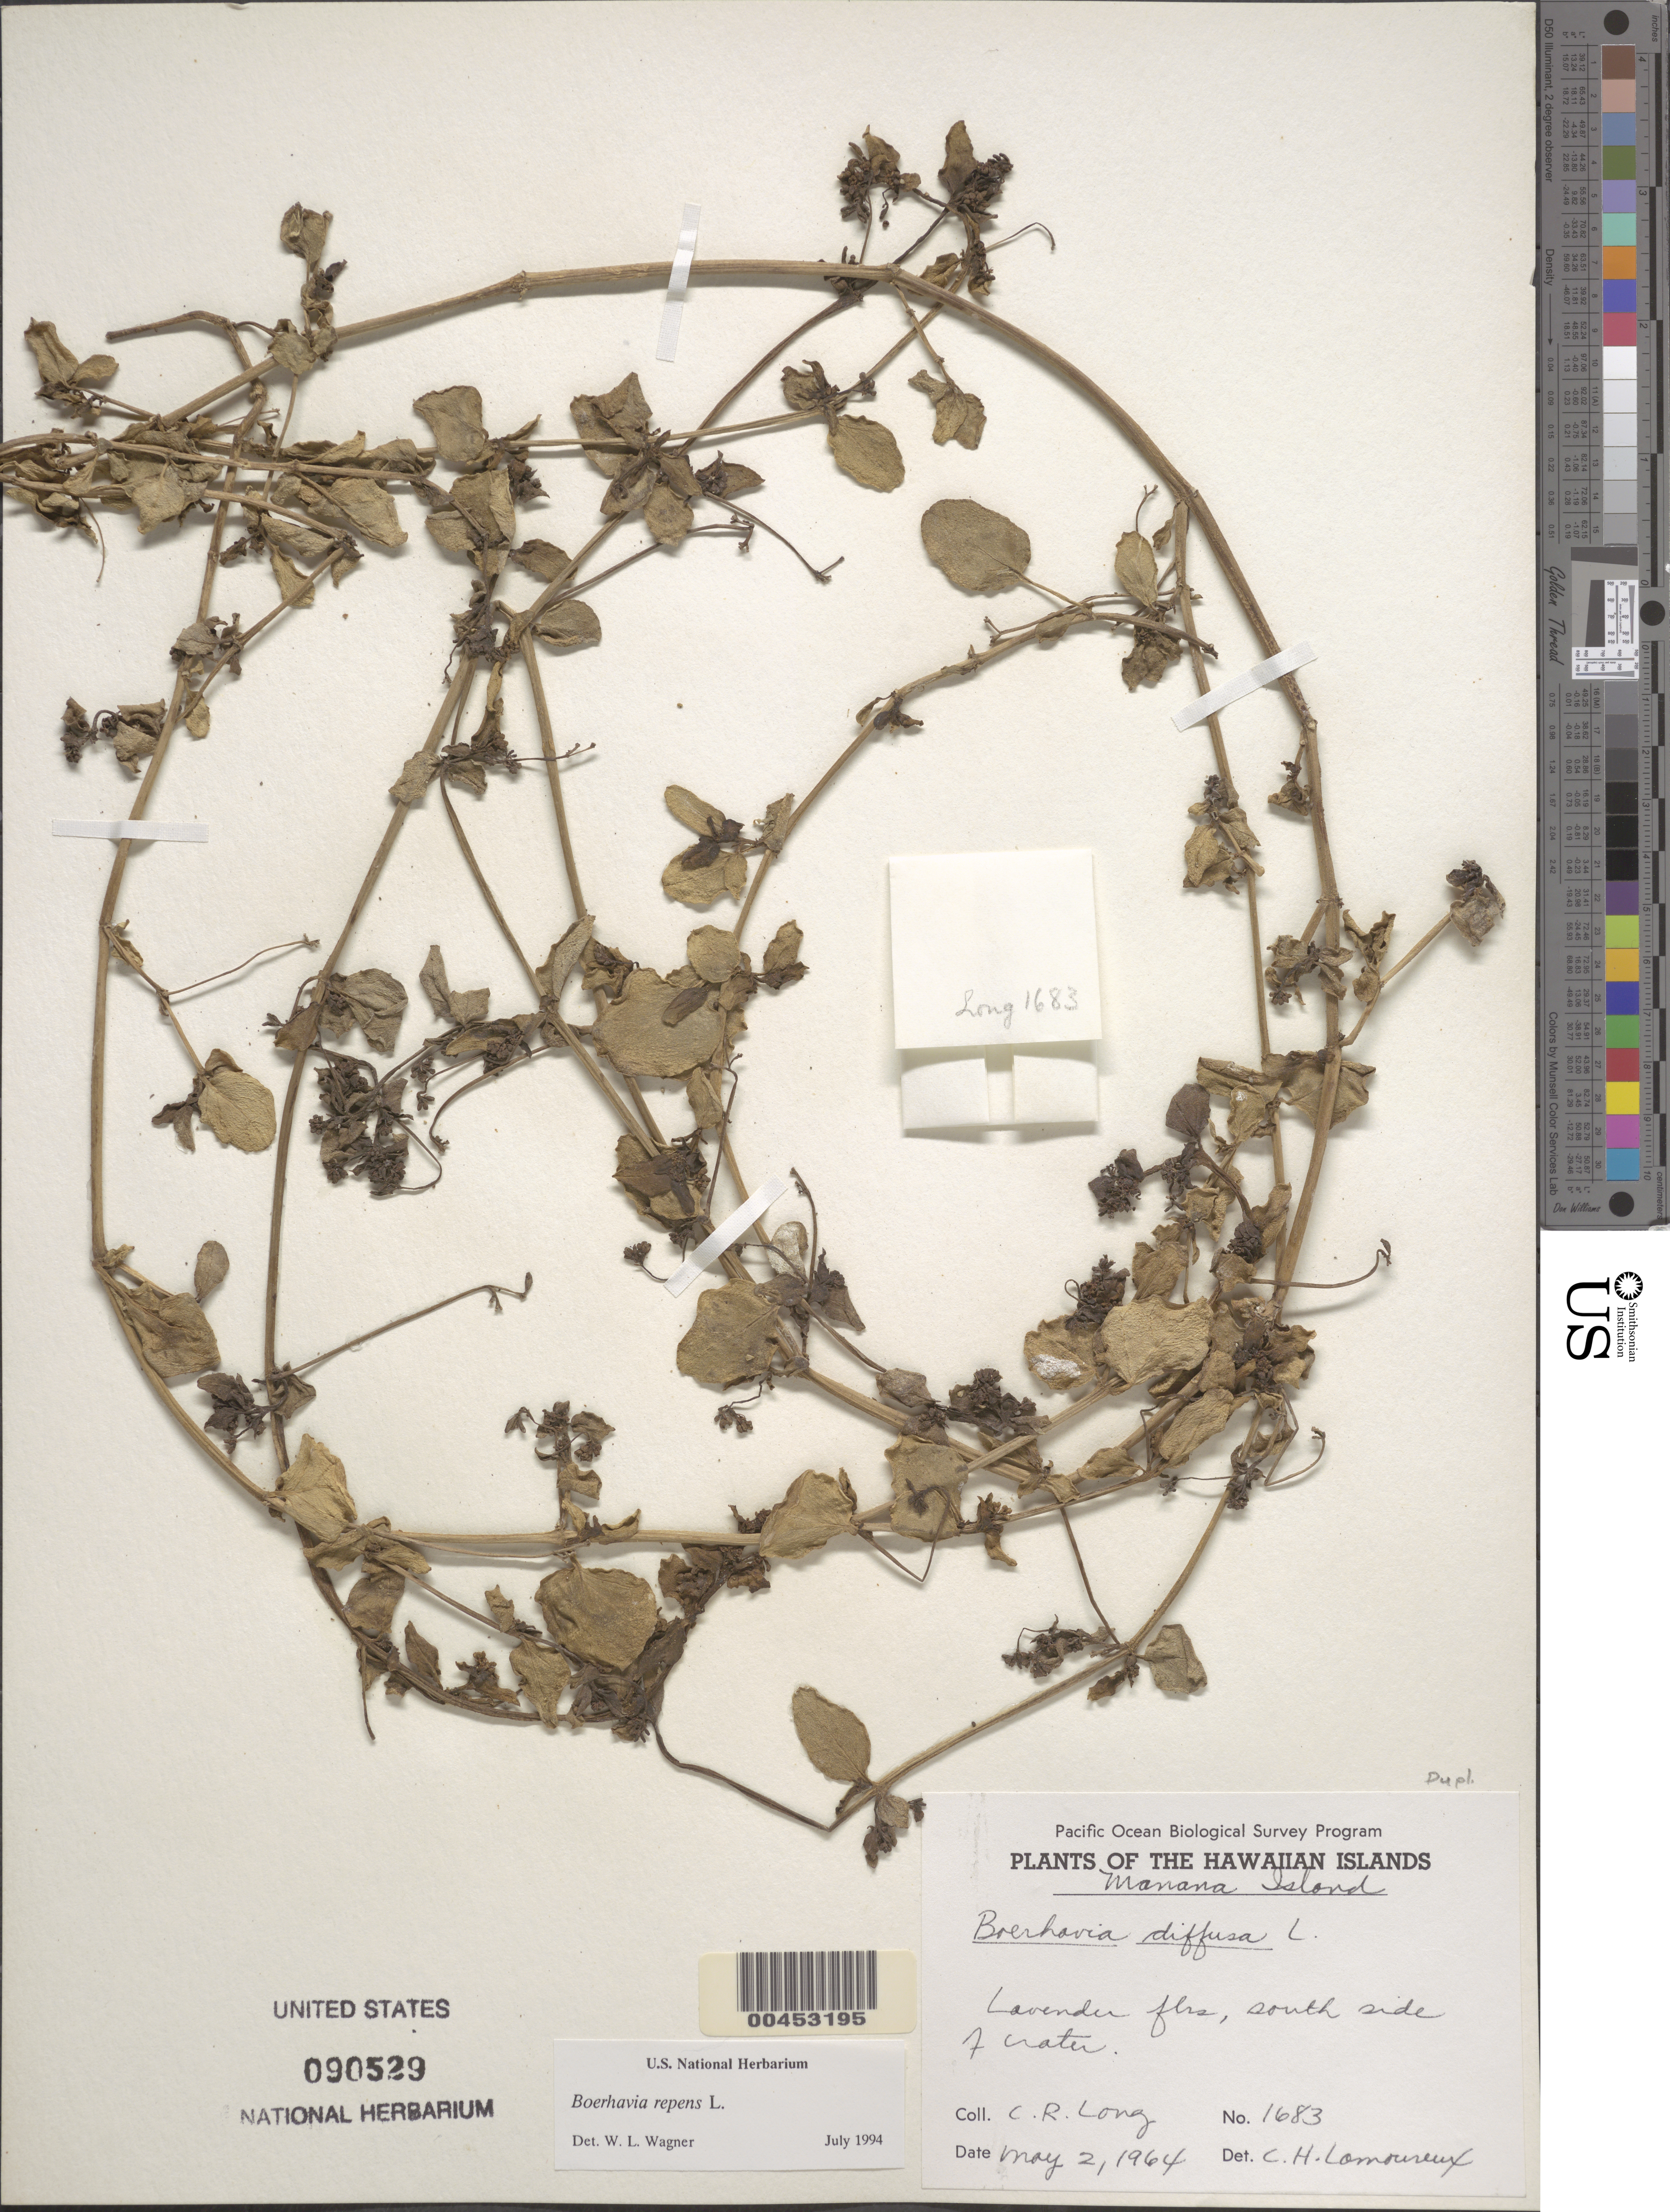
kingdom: Plantae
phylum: Tracheophyta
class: Magnoliopsida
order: Caryophyllales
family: Nyctaginaceae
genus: Boerhavia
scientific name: Boerhavia repens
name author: L.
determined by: Wagner, W. L., (BOT), Smithsonian Institution - National Museum of Natural History (UNITED STATES)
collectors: C. Long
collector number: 1683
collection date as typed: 2 May 1964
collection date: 1964-05-02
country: United States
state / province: Hawaii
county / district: Honolulu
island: Manana [Rabbit]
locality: S side of crater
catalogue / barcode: US 90529